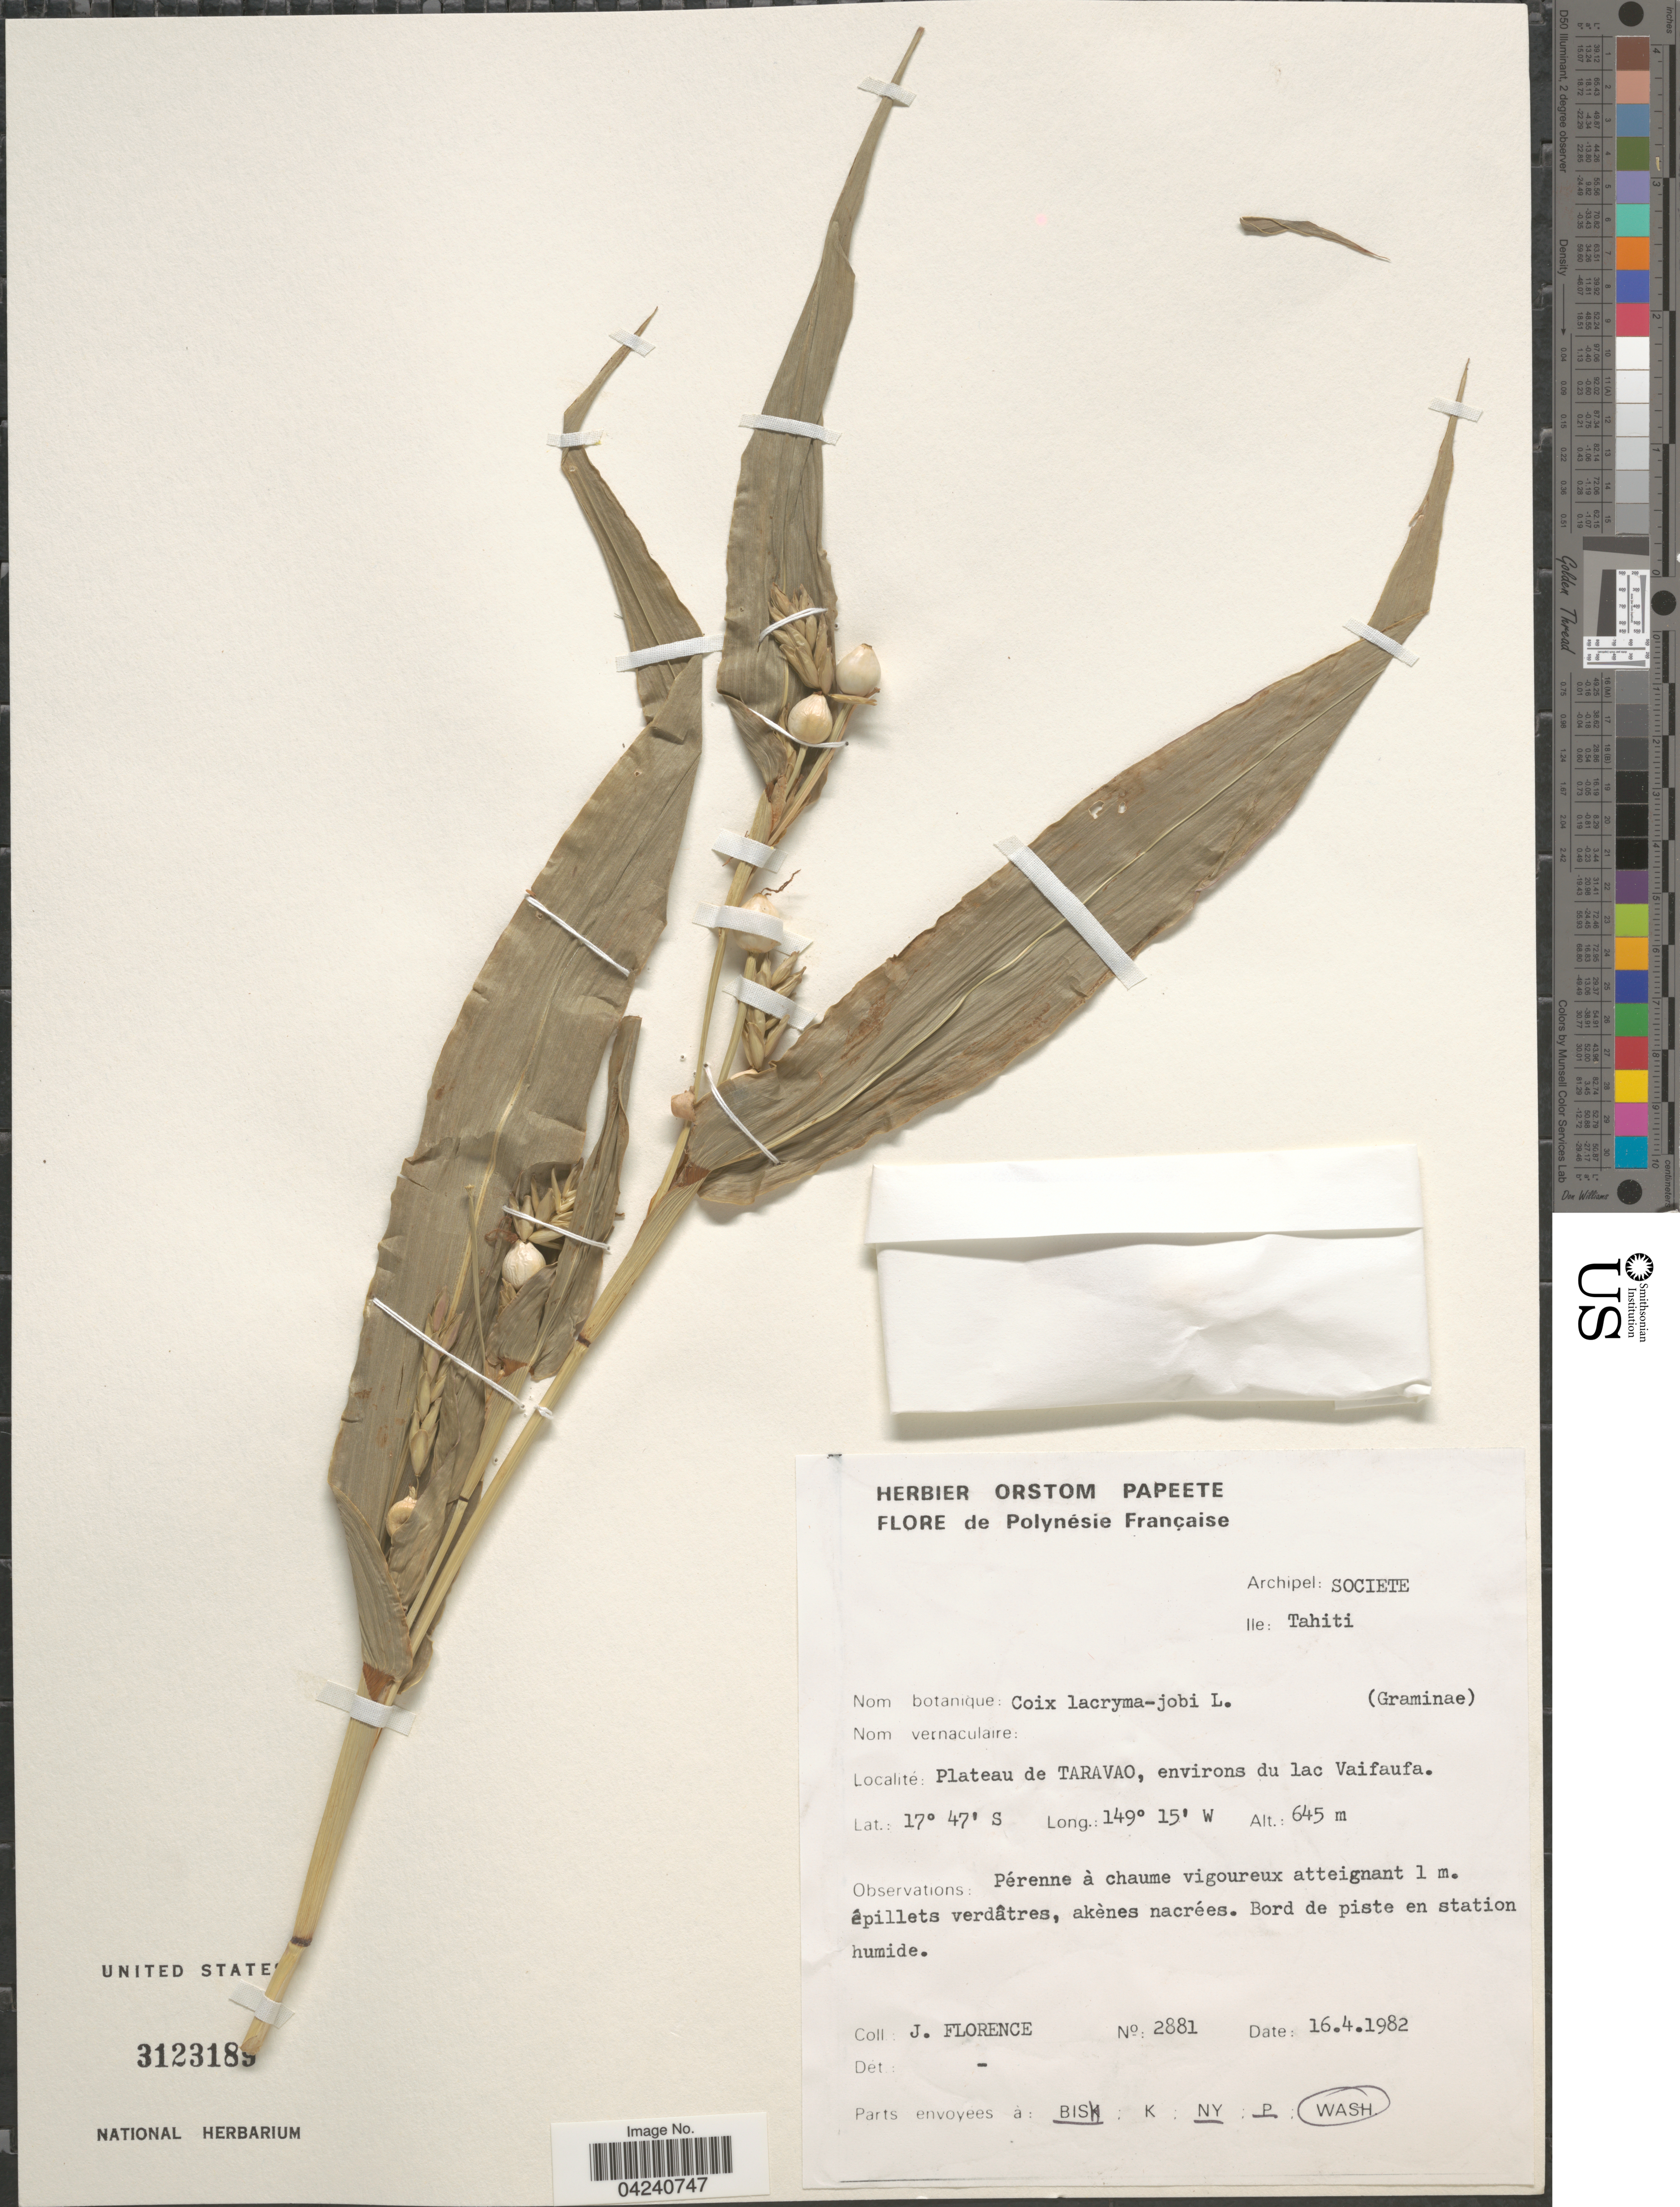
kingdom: Plantae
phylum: Tracheophyta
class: Liliopsida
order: Poales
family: Poaceae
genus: Coix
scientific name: Coix lacryma-jobi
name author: L.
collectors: J. Florence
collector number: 2881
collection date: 1982-04-16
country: French Polynesia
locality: Polynésie Française. Archipel: Societe. Ile: Tahiti. Plateau de Taravao, environs du lac Vaifaufa.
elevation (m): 645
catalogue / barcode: US 3123189